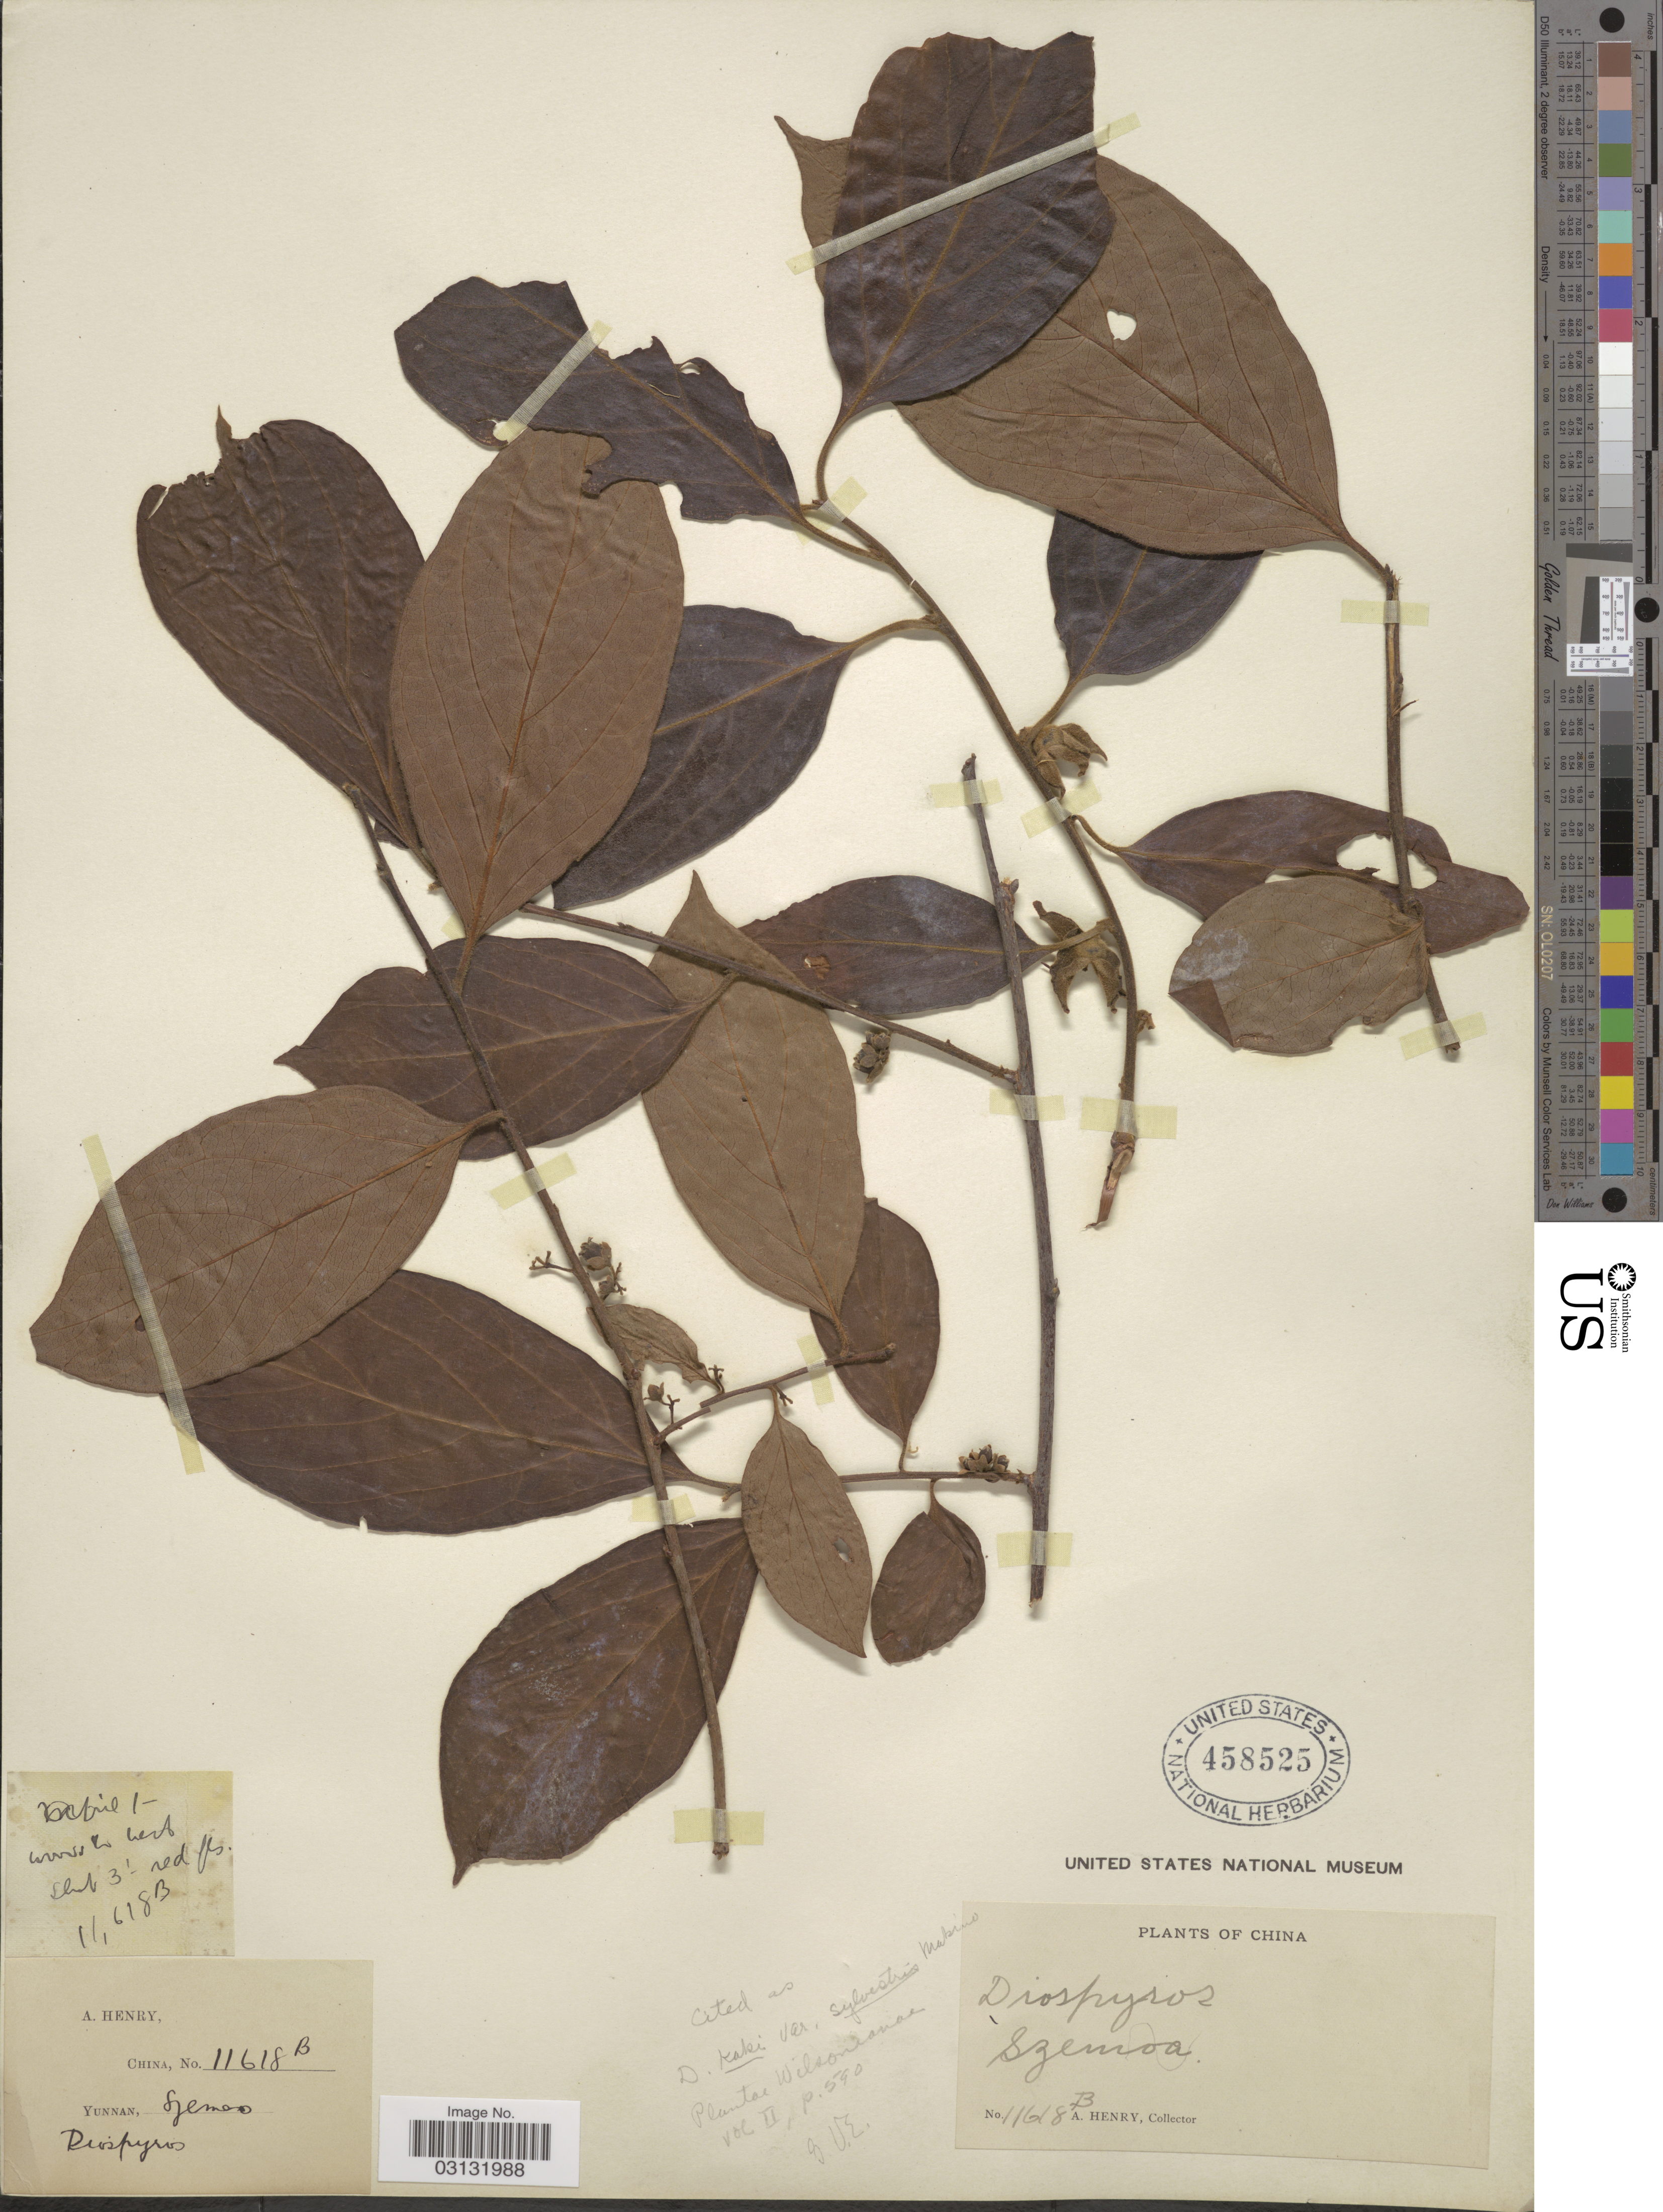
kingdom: Plantae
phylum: Tracheophyta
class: Magnoliopsida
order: Ericales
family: Ebenaceae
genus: Diospyros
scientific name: Diospyros kaki var. silvestris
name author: Makino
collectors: A. Henry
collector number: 11618 B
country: China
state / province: Yunnan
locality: Szemoa.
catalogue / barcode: US 458525